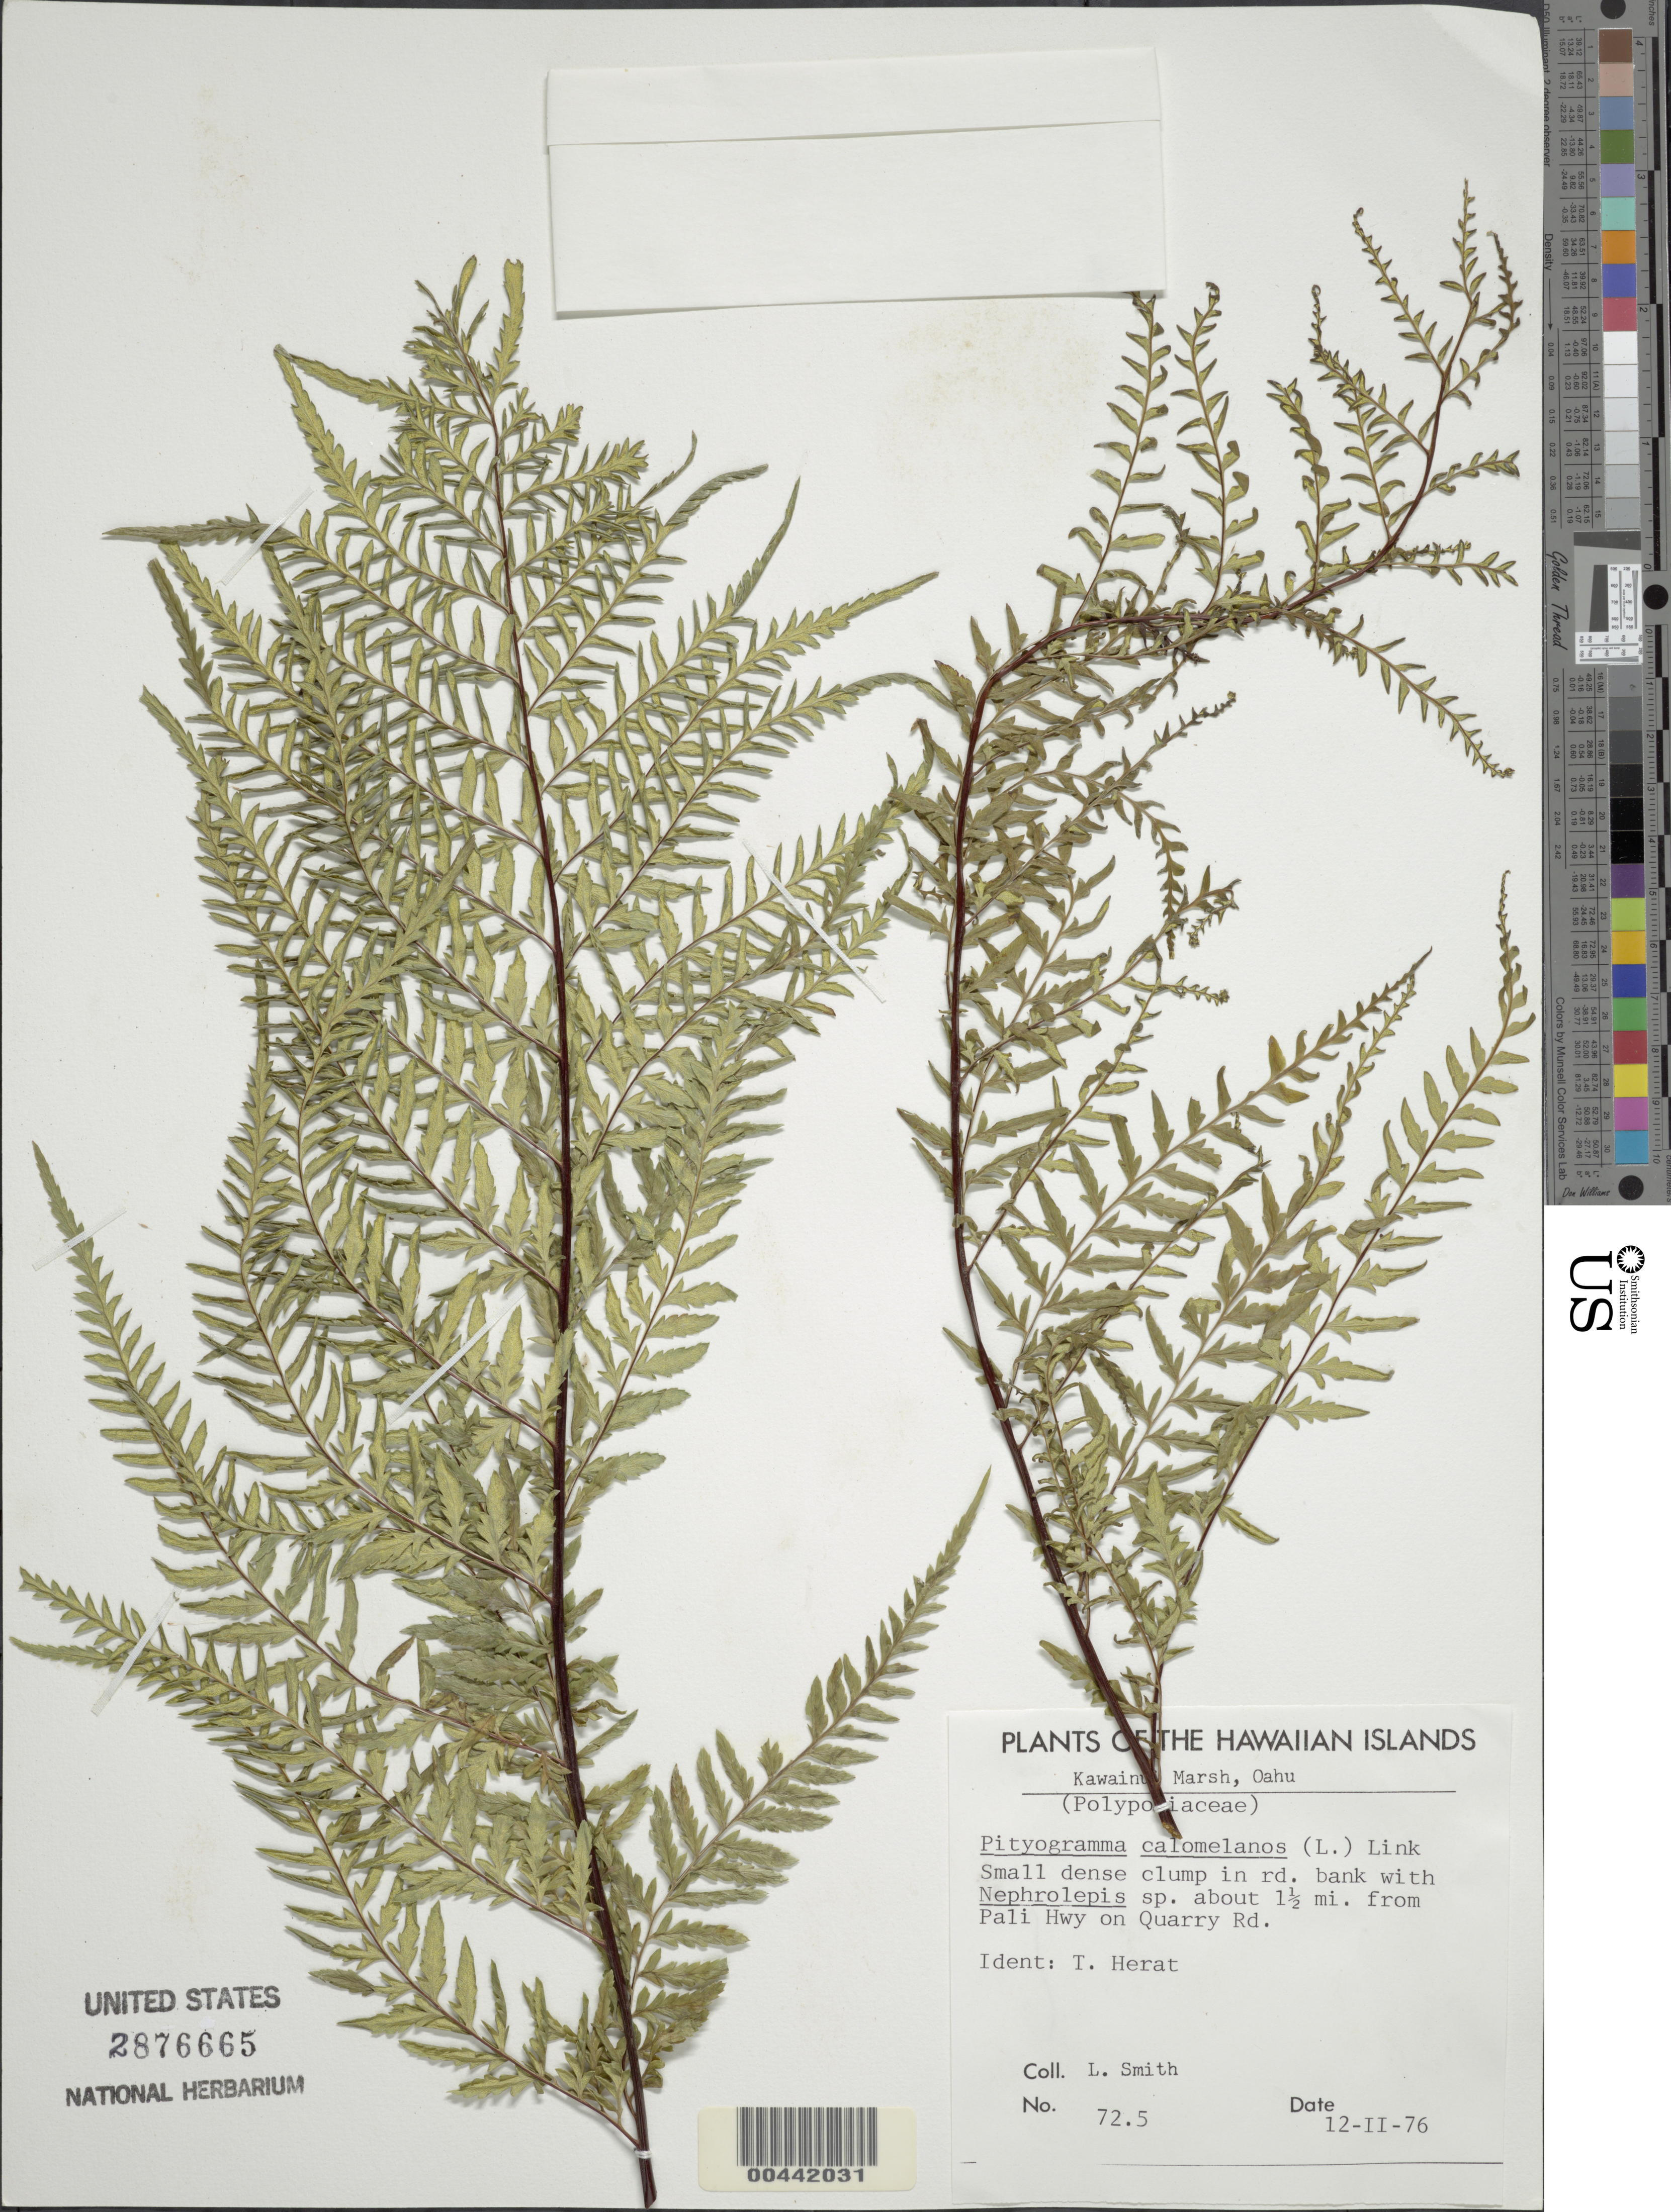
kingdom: Plantae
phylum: Tracheophyta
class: Polypodiopsida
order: Polypodiales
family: Pteridaceae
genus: Pityrogramma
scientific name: Pityrogramma calomelanos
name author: (L.) Link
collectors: L. Smith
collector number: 72.5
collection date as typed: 12 Feb 1976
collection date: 1976-02-12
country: United States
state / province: Hawaii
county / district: Honolulu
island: Oahu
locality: Kawainui Marsh, about 1.5 mi from Pali Hwy on Quarry Rd.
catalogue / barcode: US 2876665